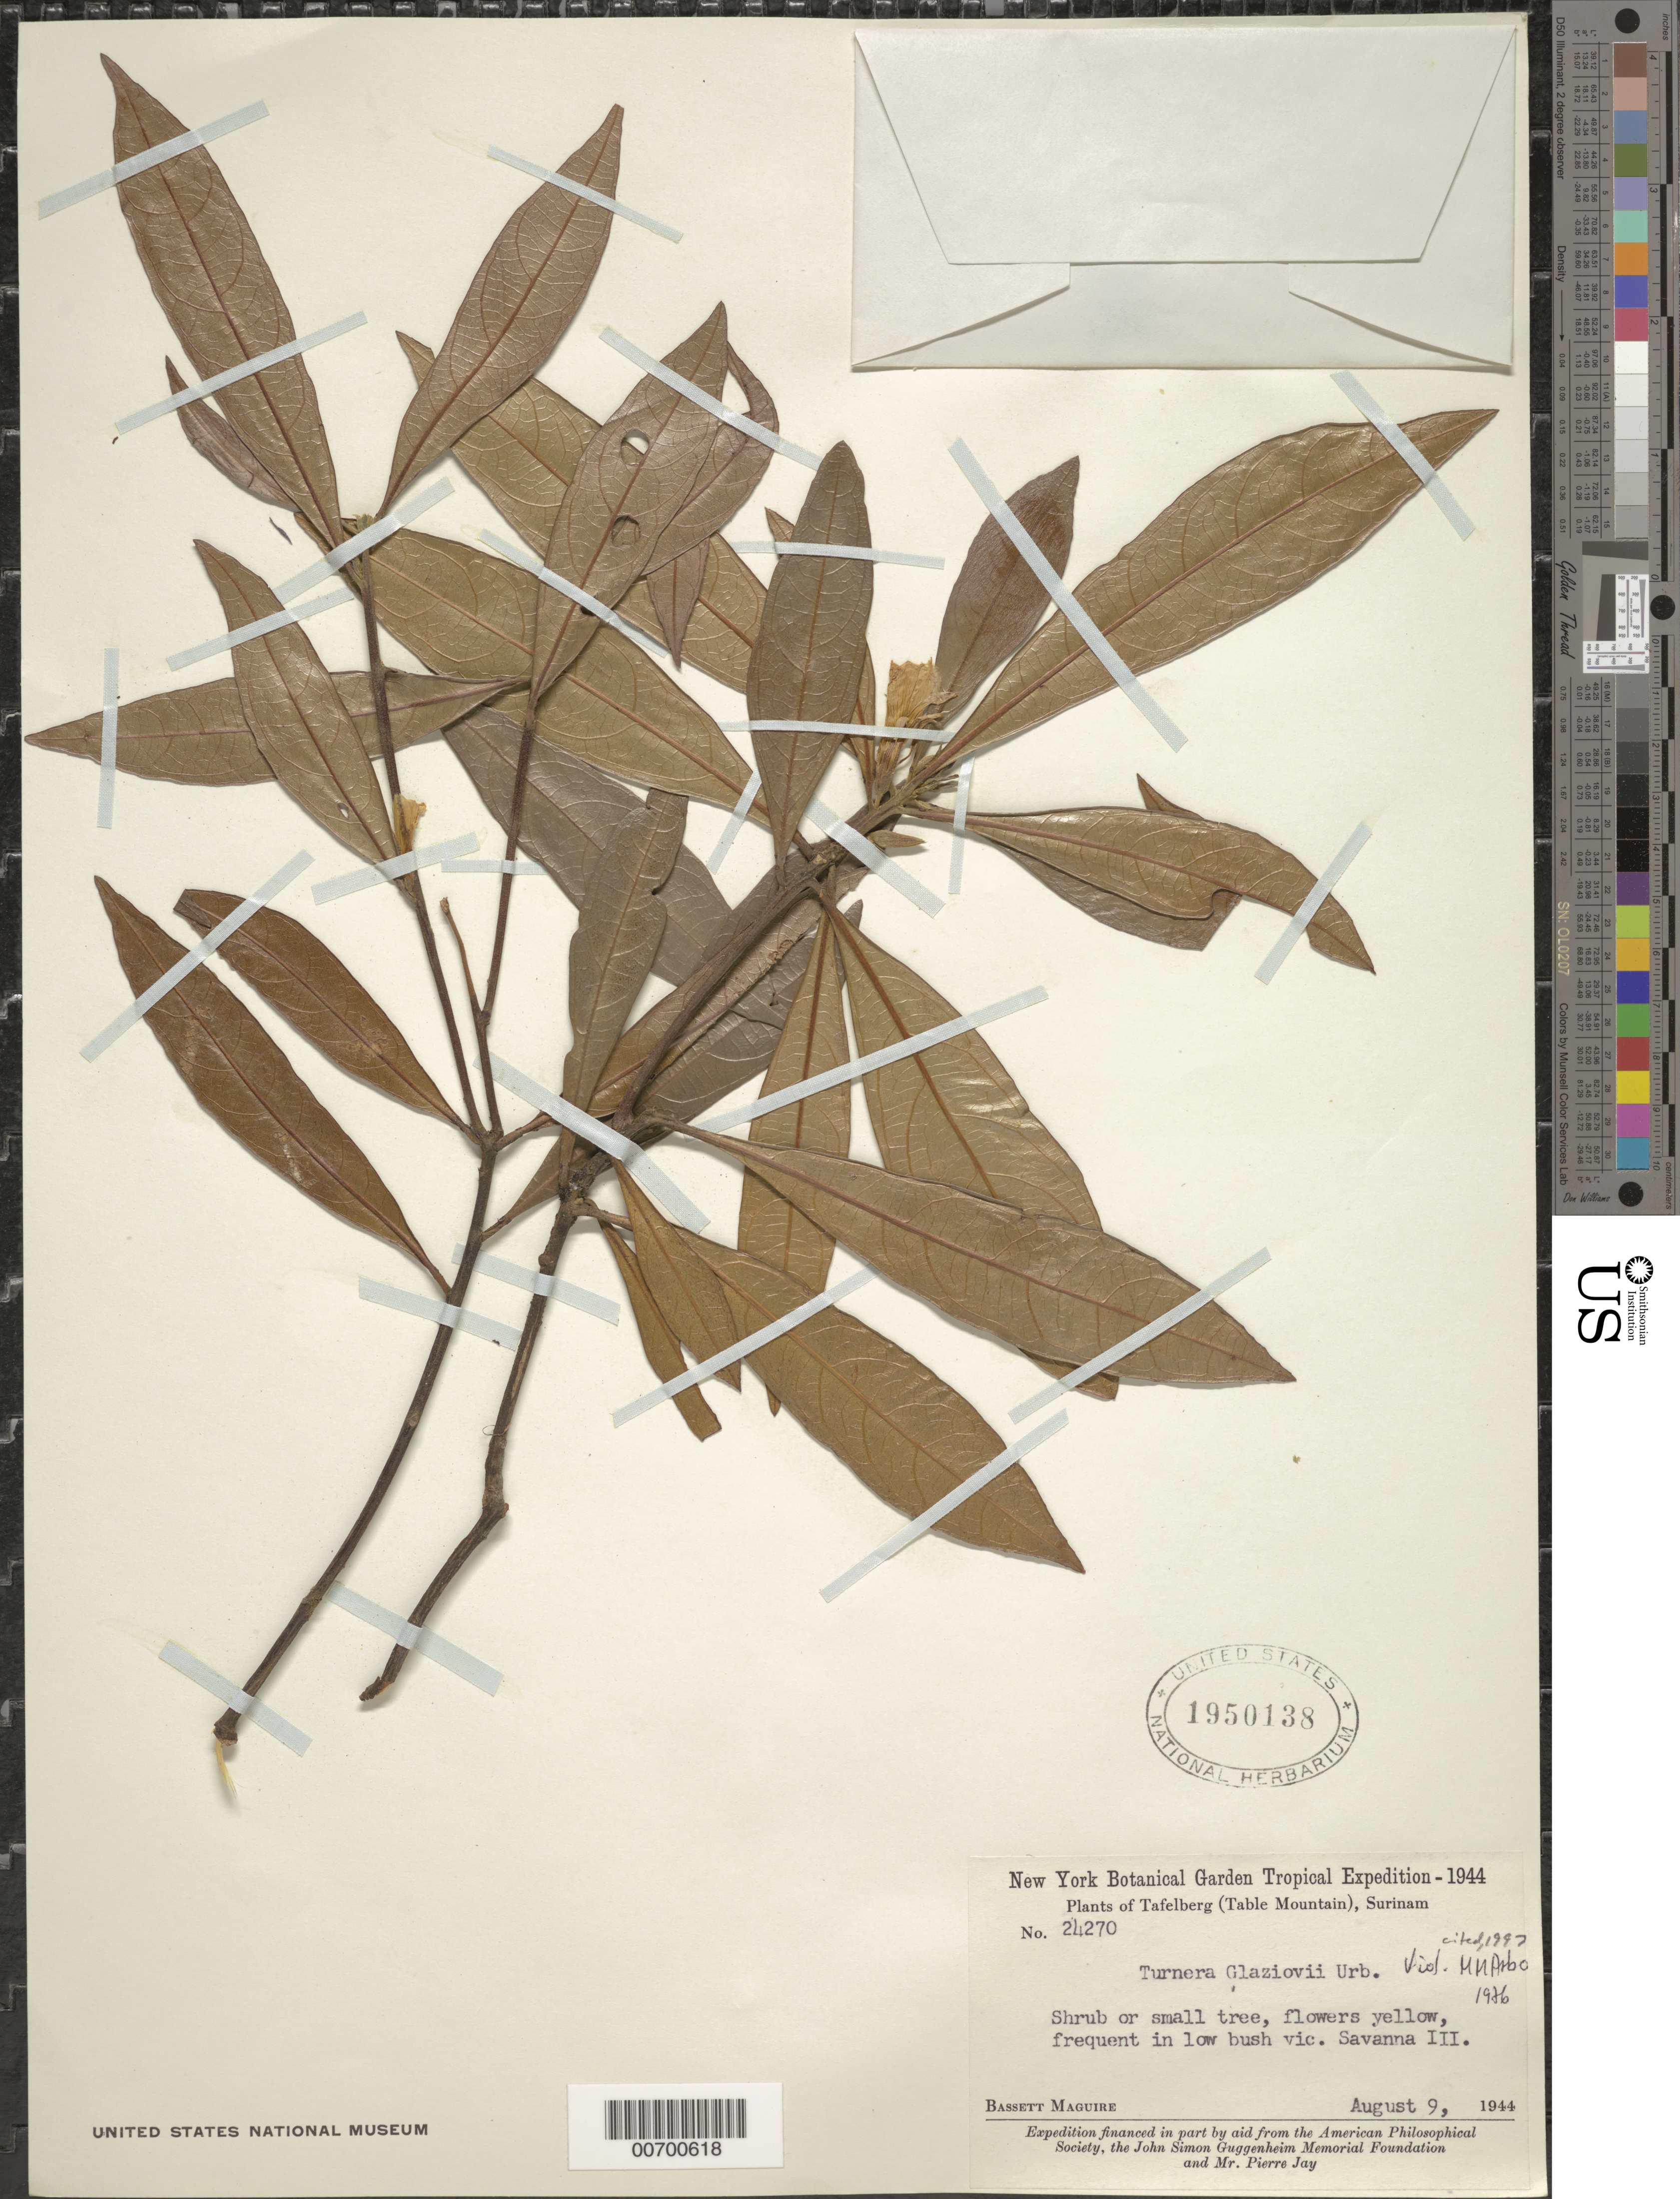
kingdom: Plantae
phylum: Tracheophyta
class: Magnoliopsida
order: Malpighiales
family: Turneraceae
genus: Turnera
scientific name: Turnera glaziovii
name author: Urb.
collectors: B. Maguire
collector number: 24270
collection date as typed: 9-Aug-44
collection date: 1944-08-09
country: Suriname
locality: Tafelberg (Table Mountain), Savanna III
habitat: Low bush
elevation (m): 565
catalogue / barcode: US 1950138